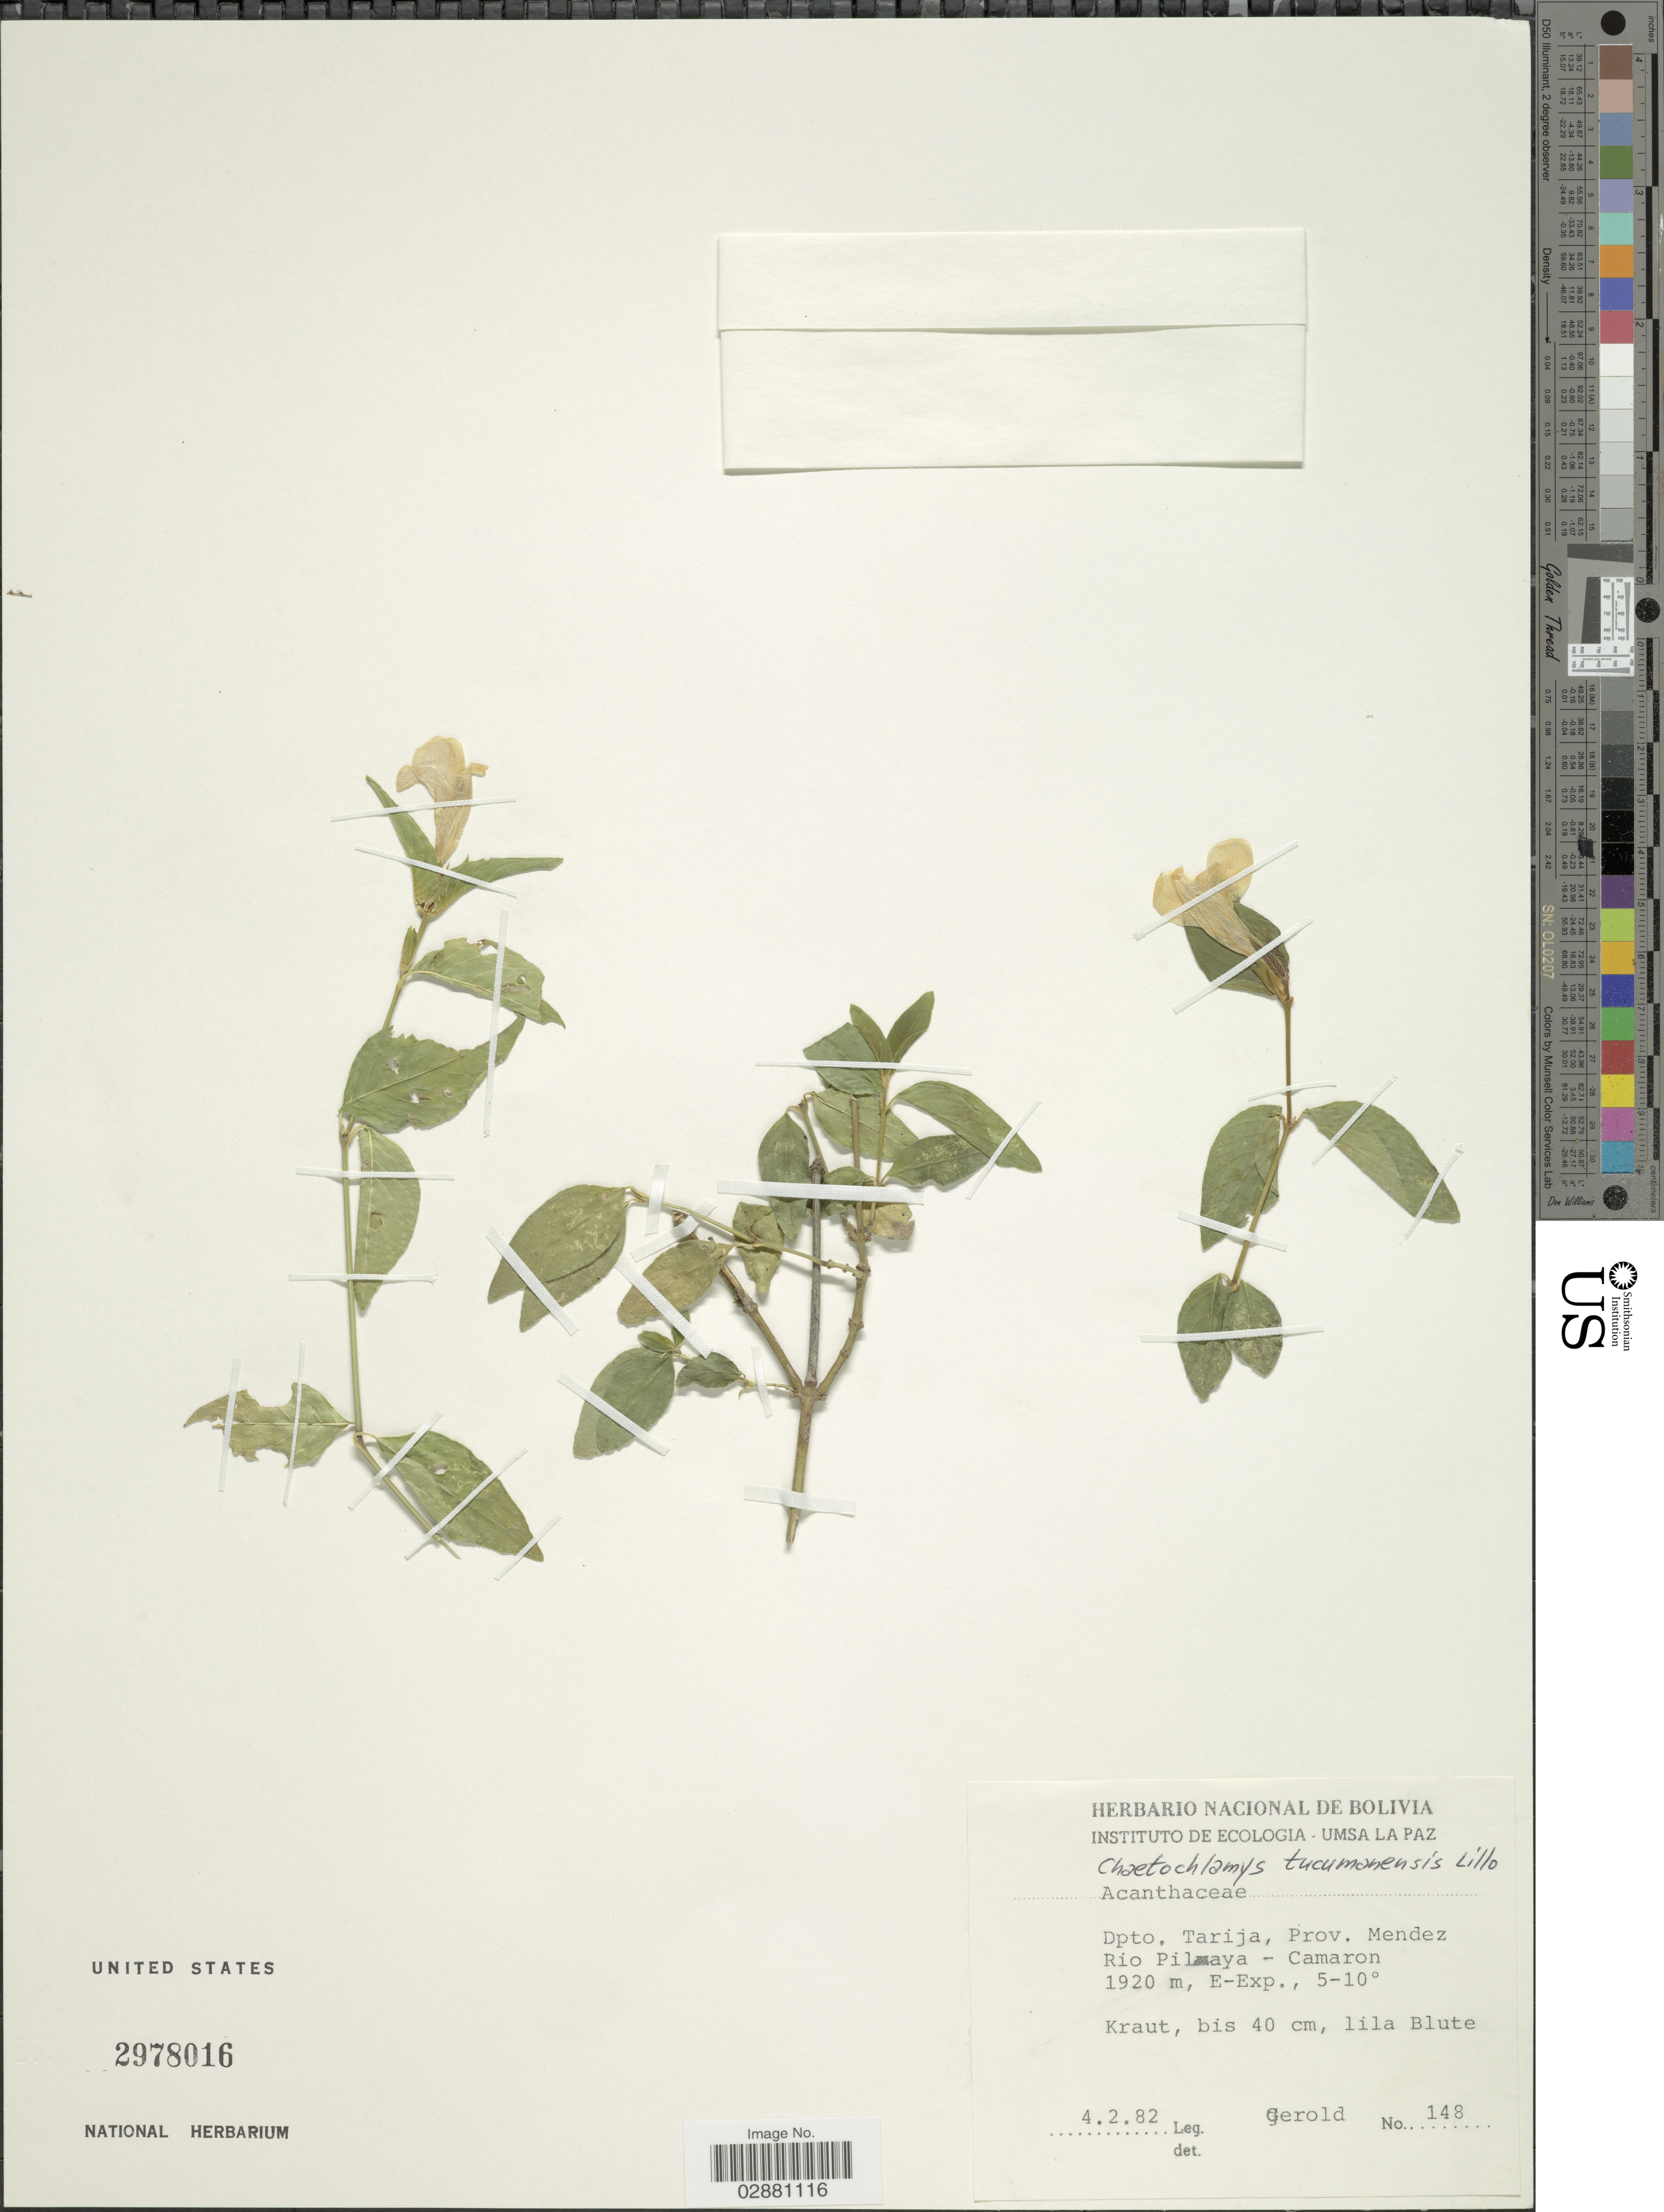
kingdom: Plantae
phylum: Tracheophyta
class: Magnoliopsida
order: Lamiales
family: Acanthaceae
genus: Justicia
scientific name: Justicia thunbergioides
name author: (Lindau) Leonard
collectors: Gerold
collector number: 148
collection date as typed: Transcribed d/m/y: 4/2/82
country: Bolivia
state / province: Tarija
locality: Dpto. Tarija, Prov. Mendez. Rio Pilmaya - Camaron.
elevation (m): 1920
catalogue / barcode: US 2978016